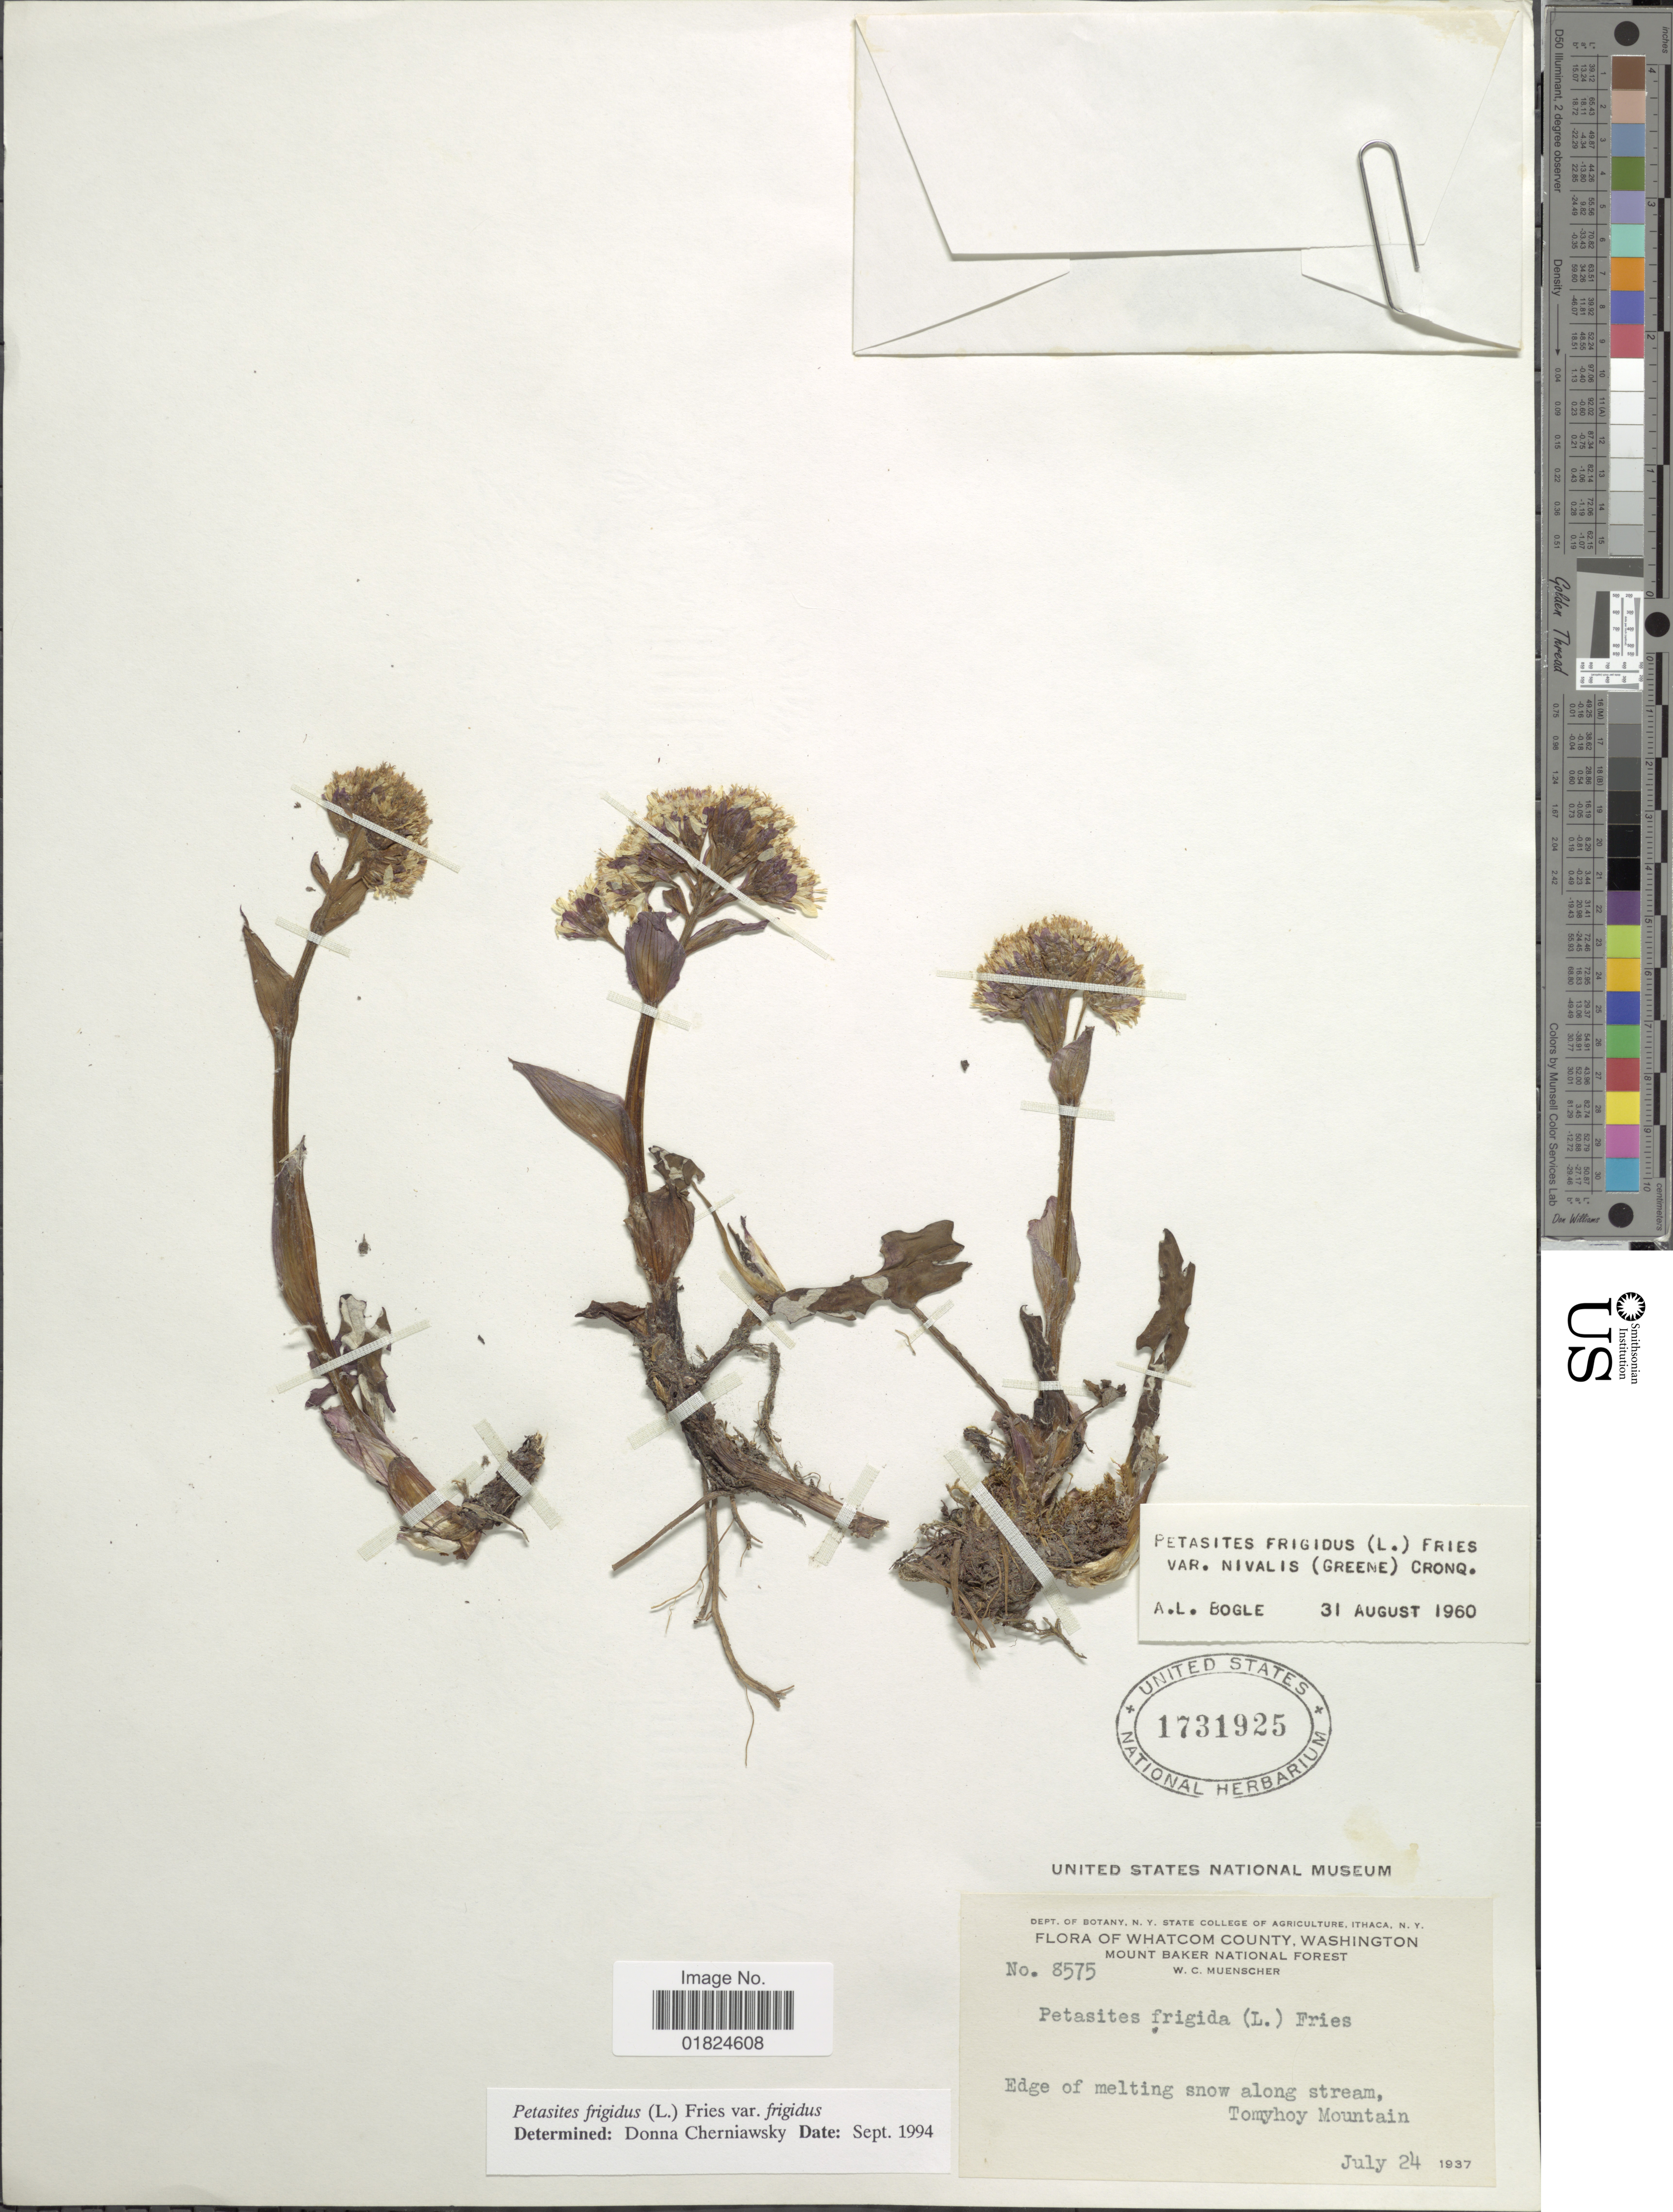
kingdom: Plantae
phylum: Tracheophyta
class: Magnoliopsida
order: Asterales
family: Asteraceae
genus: Petasites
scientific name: Petasites frigidus var. frigidus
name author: (L.) Fr.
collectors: W. Muenscher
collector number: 8575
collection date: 1937-07-24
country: United States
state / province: Washington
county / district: Whatcom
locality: Whatcom County. Mount Baker National Forest. Edge of melting snow along stream, Tomyhoy Mountain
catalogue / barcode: US 1731925